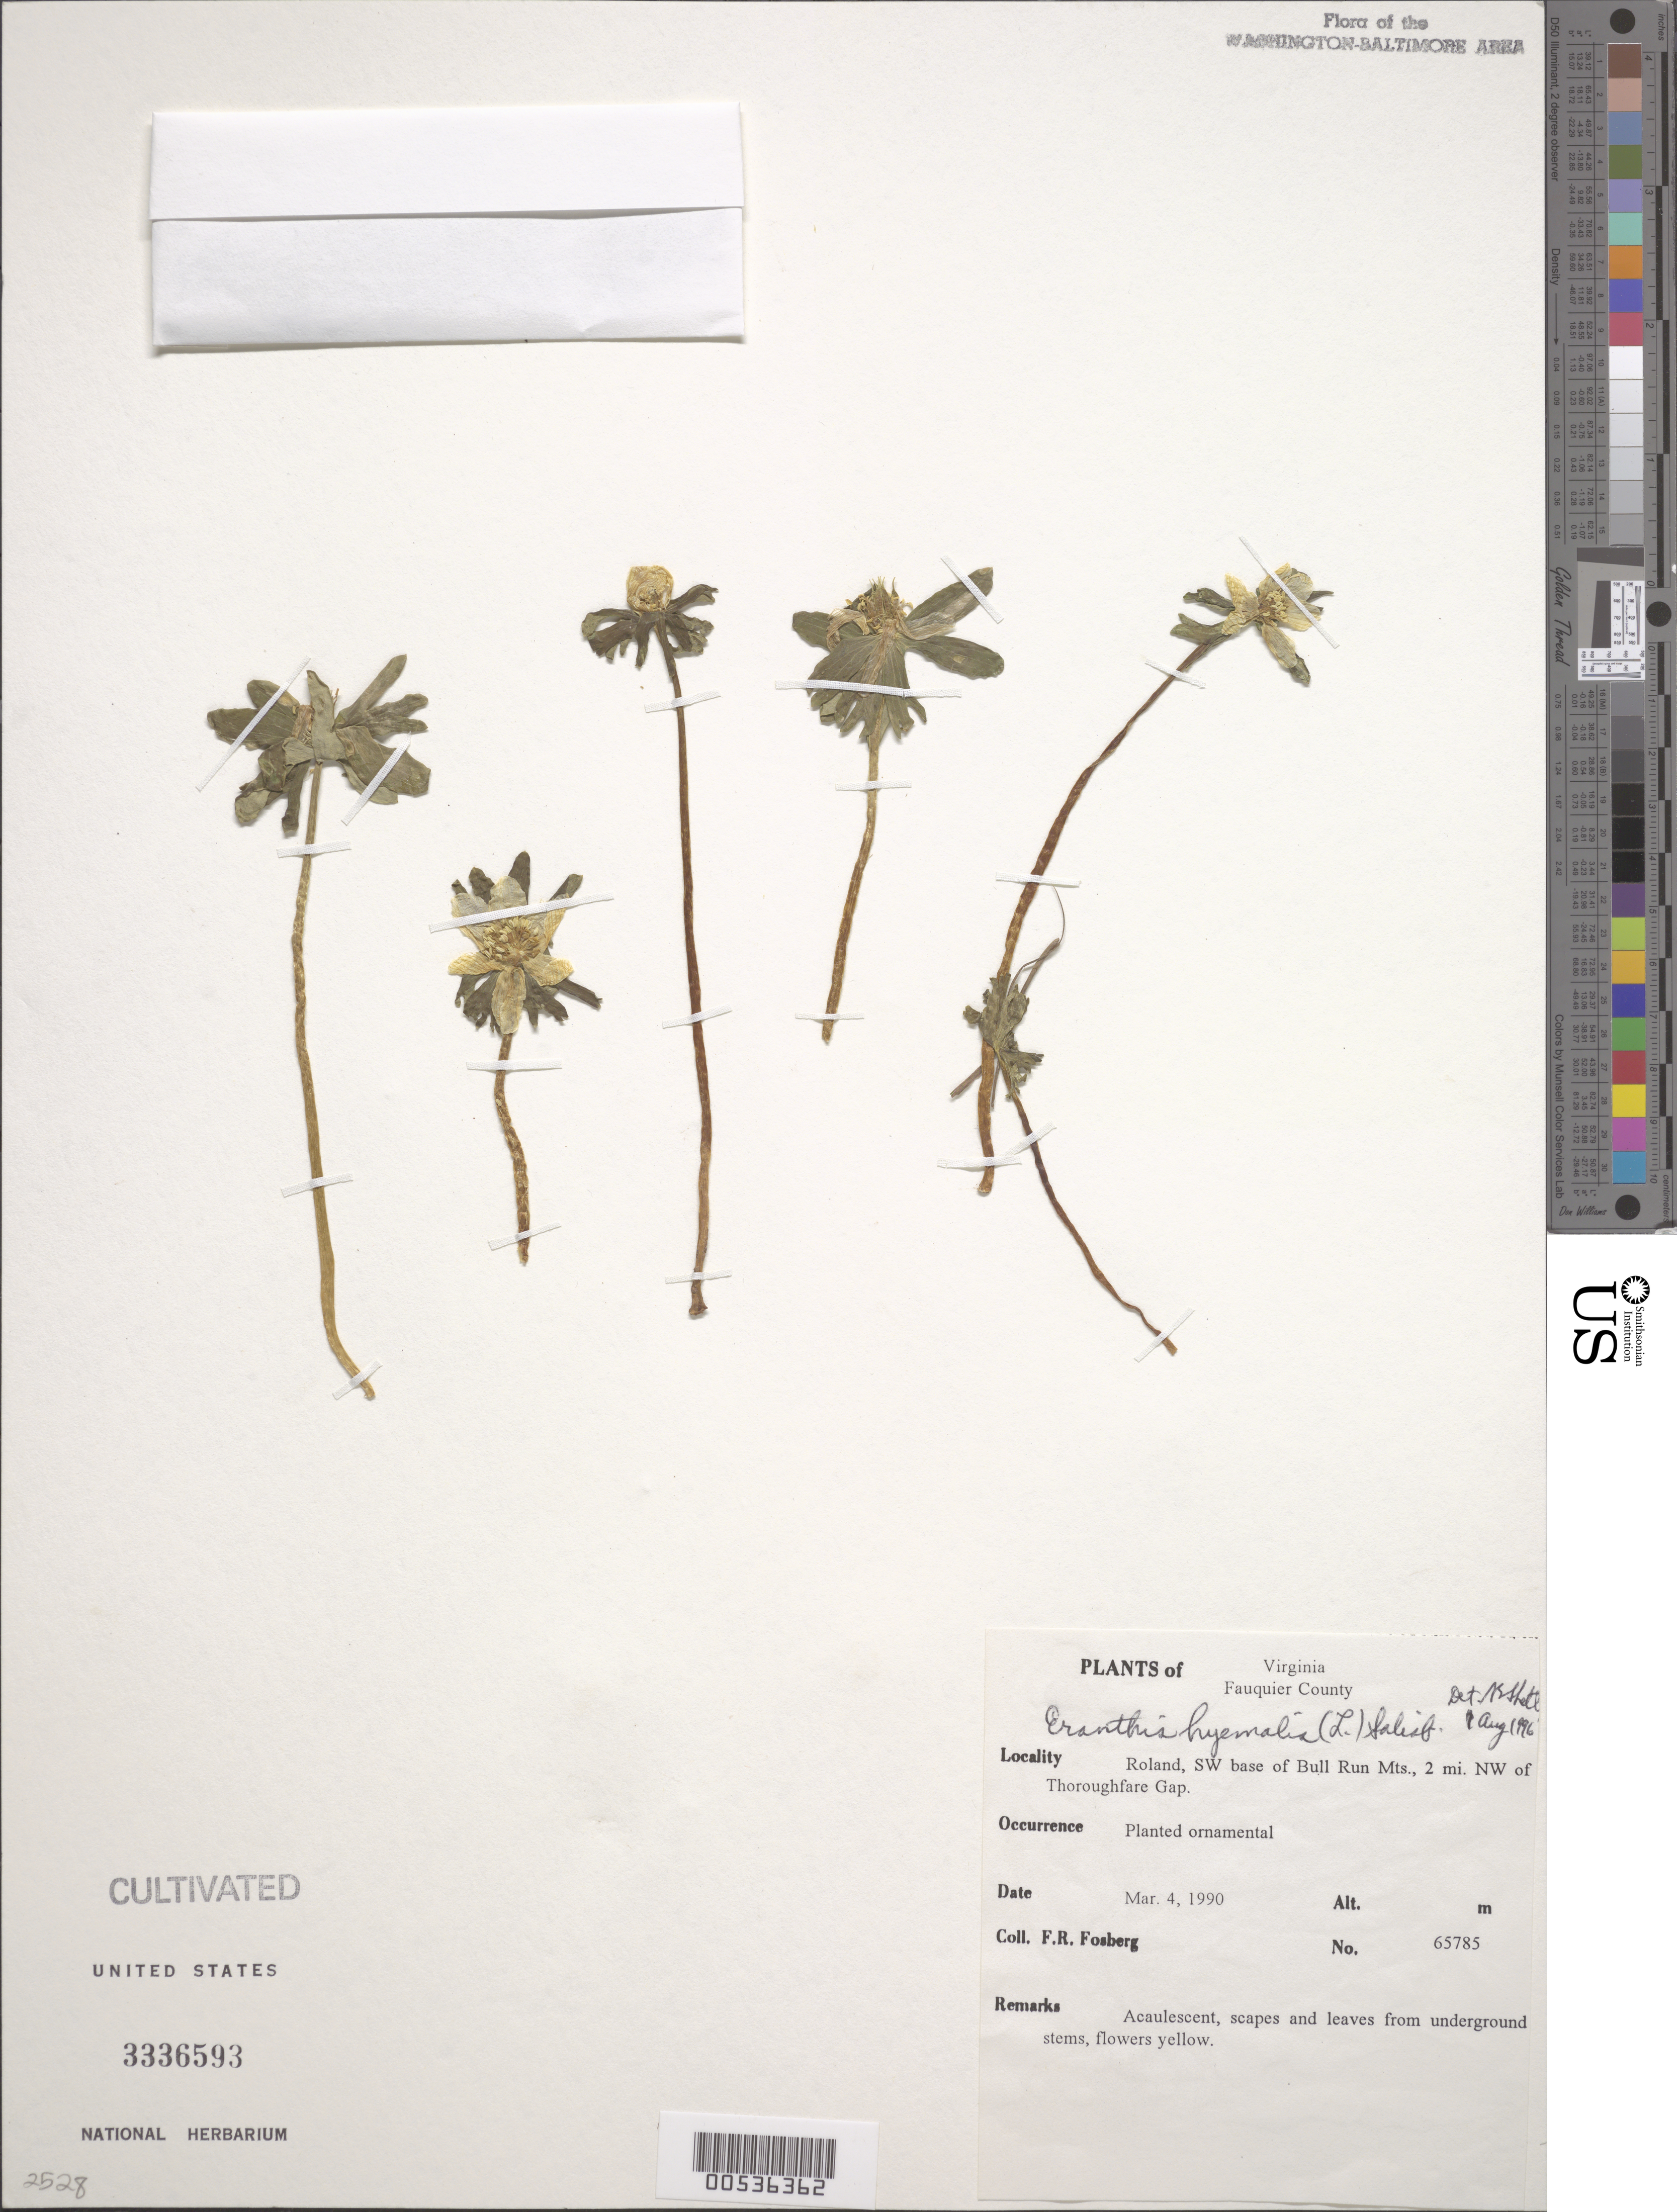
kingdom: Plantae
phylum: Tracheophyta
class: Magnoliopsida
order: Ranunculales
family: Ranunculaceae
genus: Eranthis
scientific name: Eranthis hyemalis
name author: (L.) Salisb.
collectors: F. R. Fosberg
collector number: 65785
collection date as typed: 04 May 1990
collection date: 1990-05-04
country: United States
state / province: Virginia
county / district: Fauquier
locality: Roland, SW base of Bull Run Mts., 2 Mi NW of Thorofare Gap Bull Run Mts.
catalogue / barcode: US 3336593